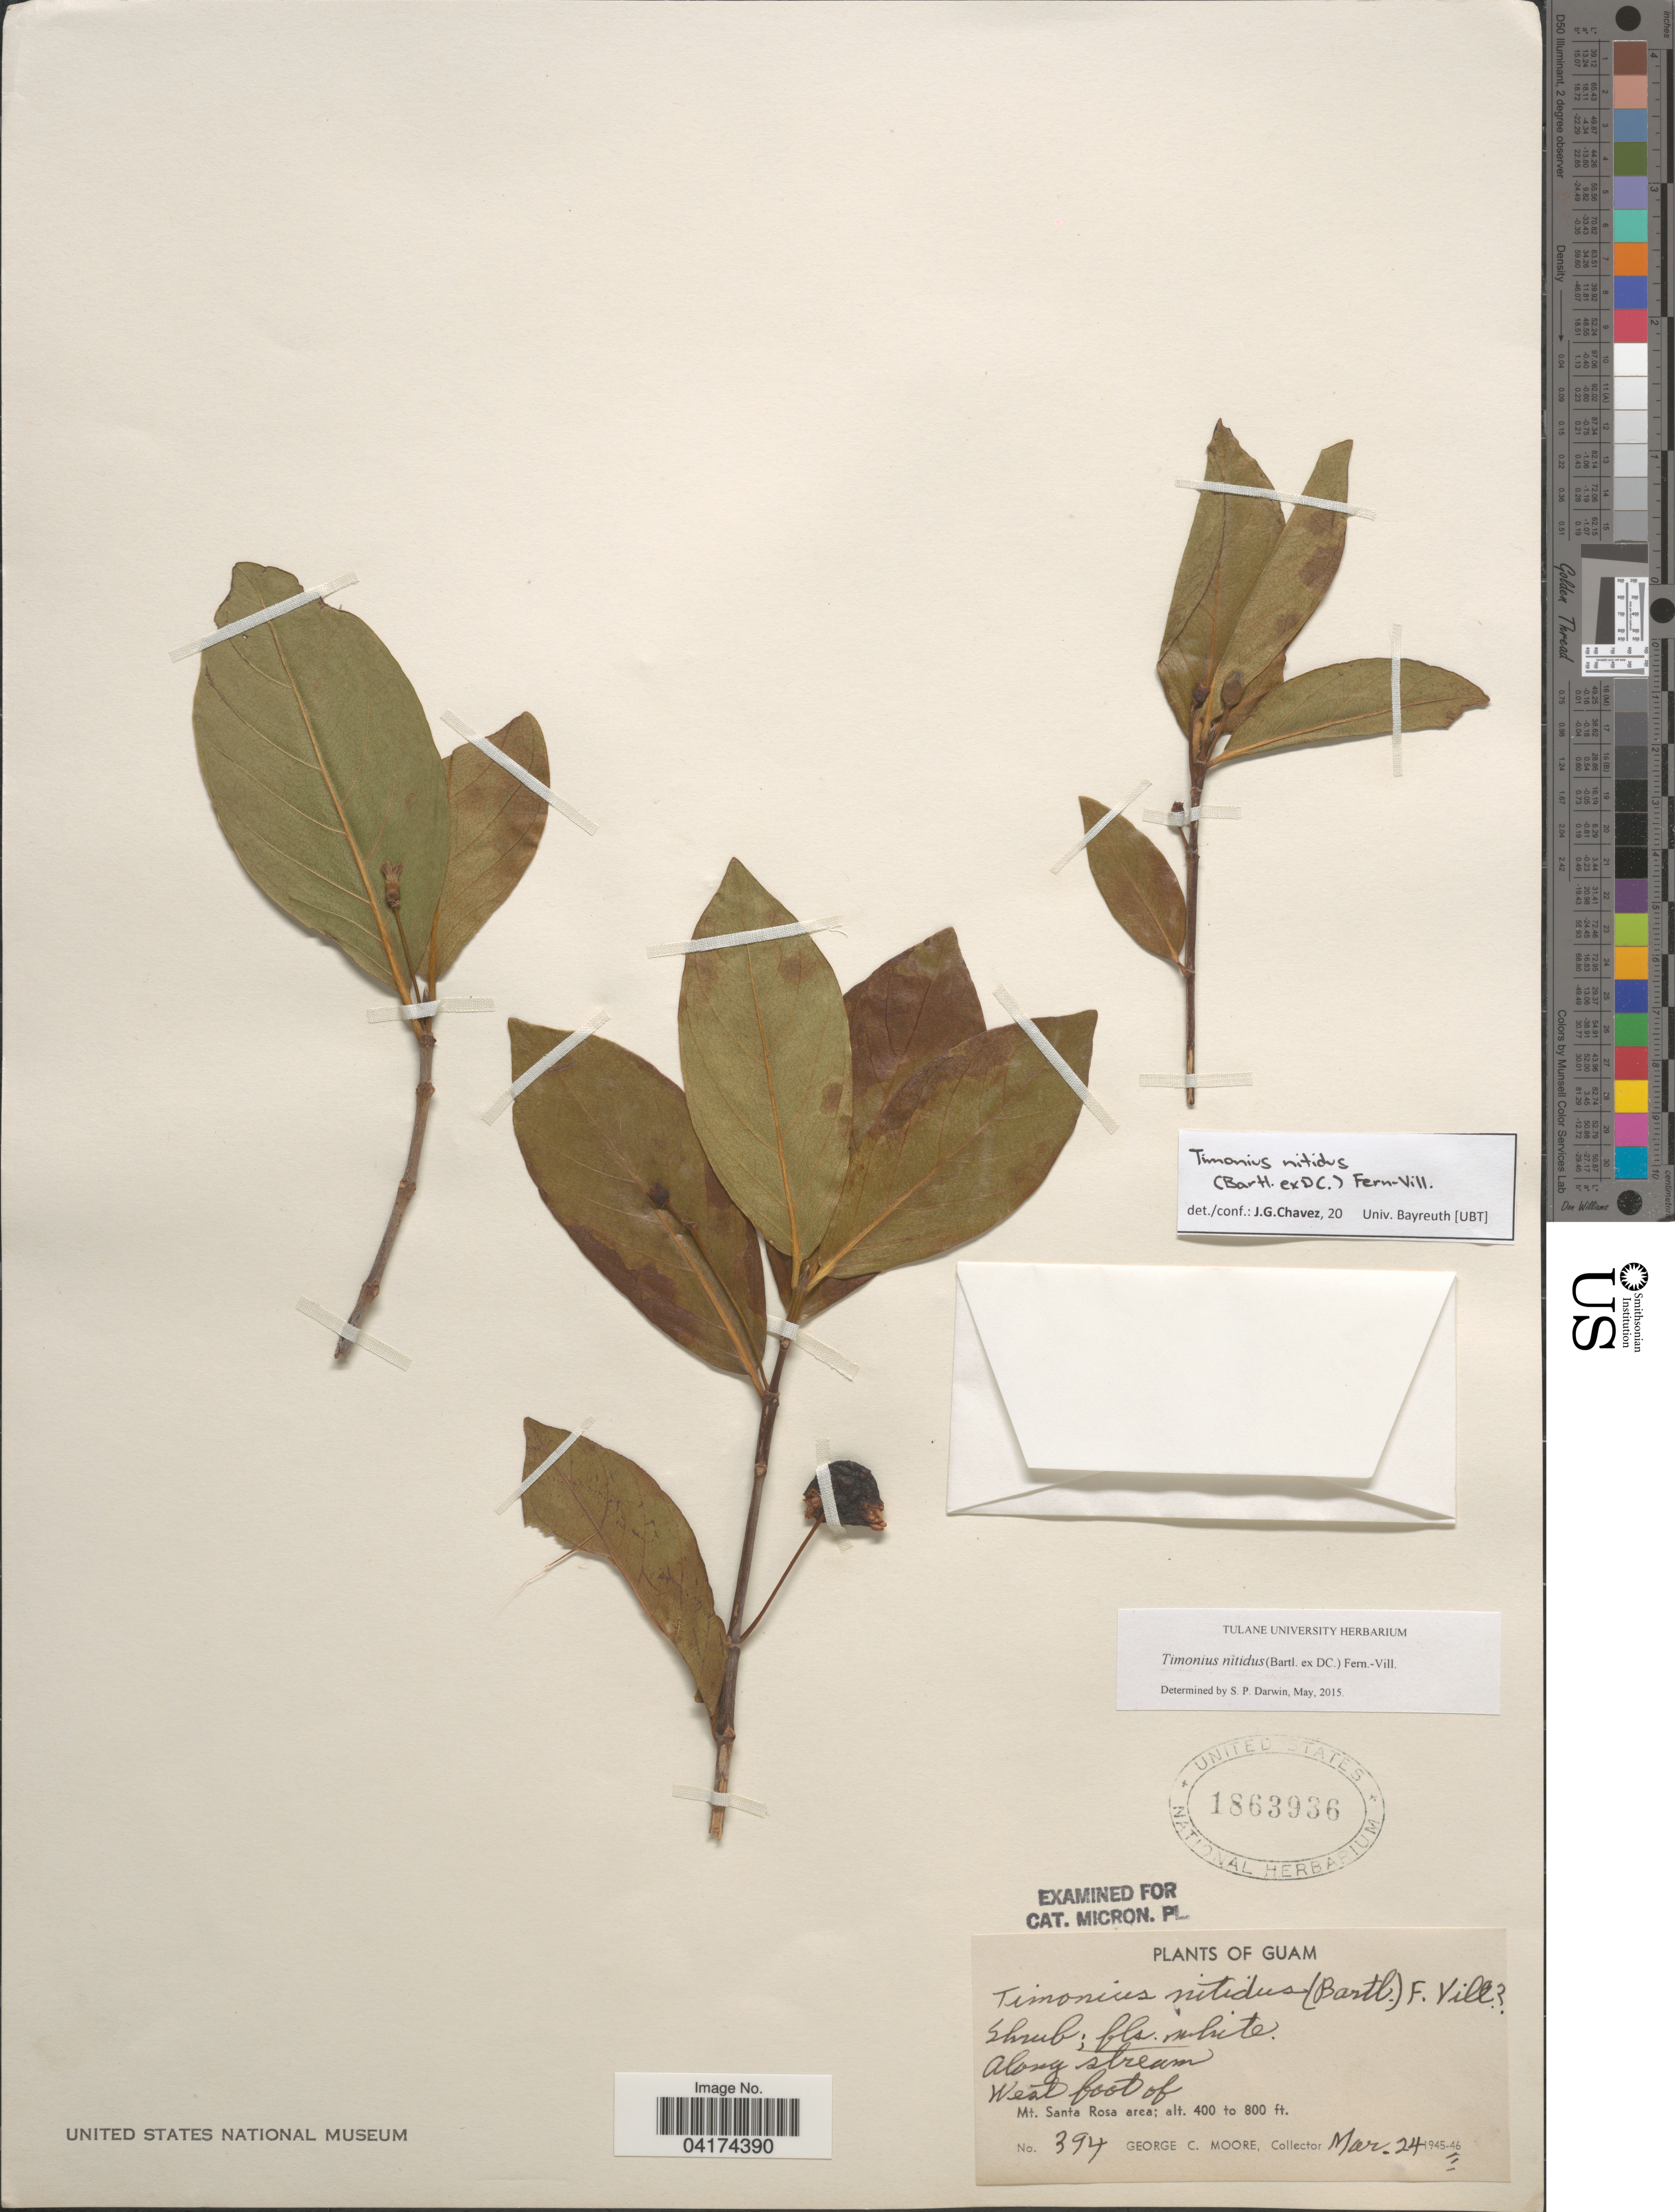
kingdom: Plantae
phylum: Tracheophyta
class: Magnoliopsida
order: Gentianales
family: Rubiaceae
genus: Timonius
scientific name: Timonius nitidus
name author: (Bartl. ex DC.) Fern.-Vill.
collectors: G. C. Moore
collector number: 394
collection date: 1945-03-24/1946-03-24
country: Guam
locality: Along stream. West foot of Mt. Santa Rosa area.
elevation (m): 122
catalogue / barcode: US 1863936